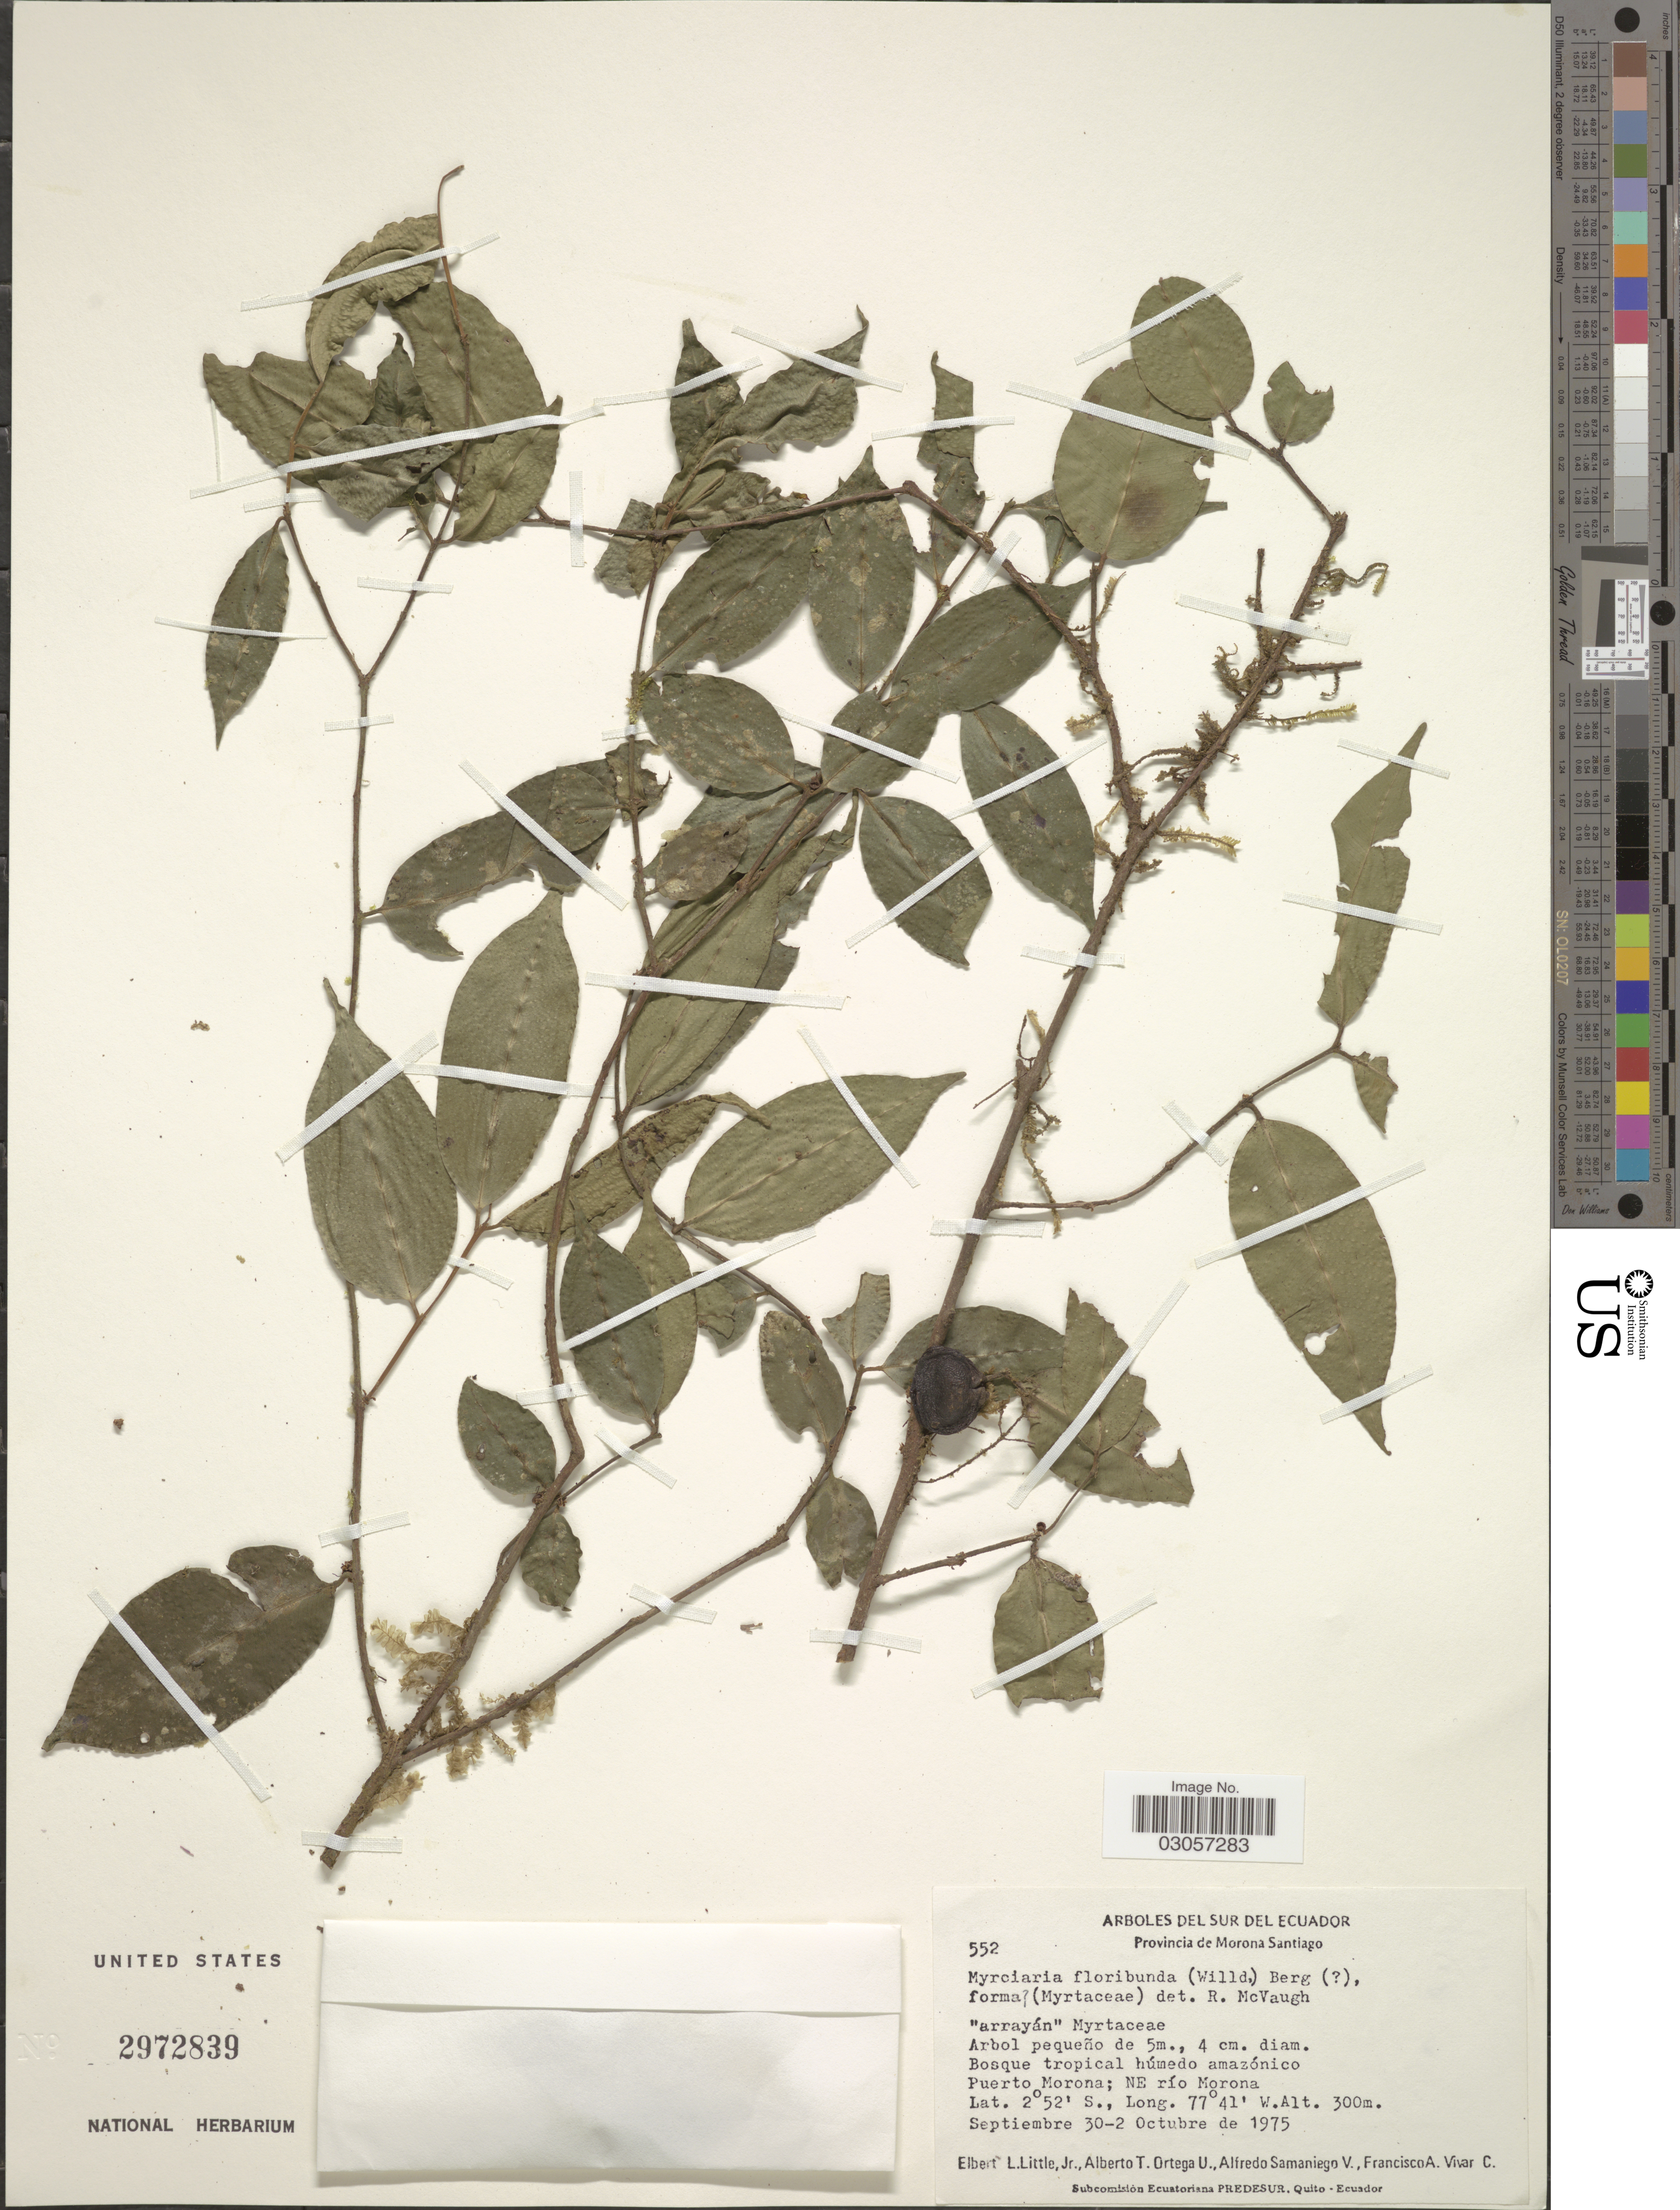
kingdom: Plantae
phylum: Tracheophyta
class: Magnoliopsida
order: Myrtales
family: Myrtaceae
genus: Myrciaria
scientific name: Myrciaria sp.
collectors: E. L. Little, A. T. Ortega U., A. V. Samaniego & F. A. Vivar C.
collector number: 552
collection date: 1975-09-30/1975-10-02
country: Ecuador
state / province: Morona-Santiago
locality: Puerto Morona: NE río Morona.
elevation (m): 300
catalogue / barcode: US 2972839